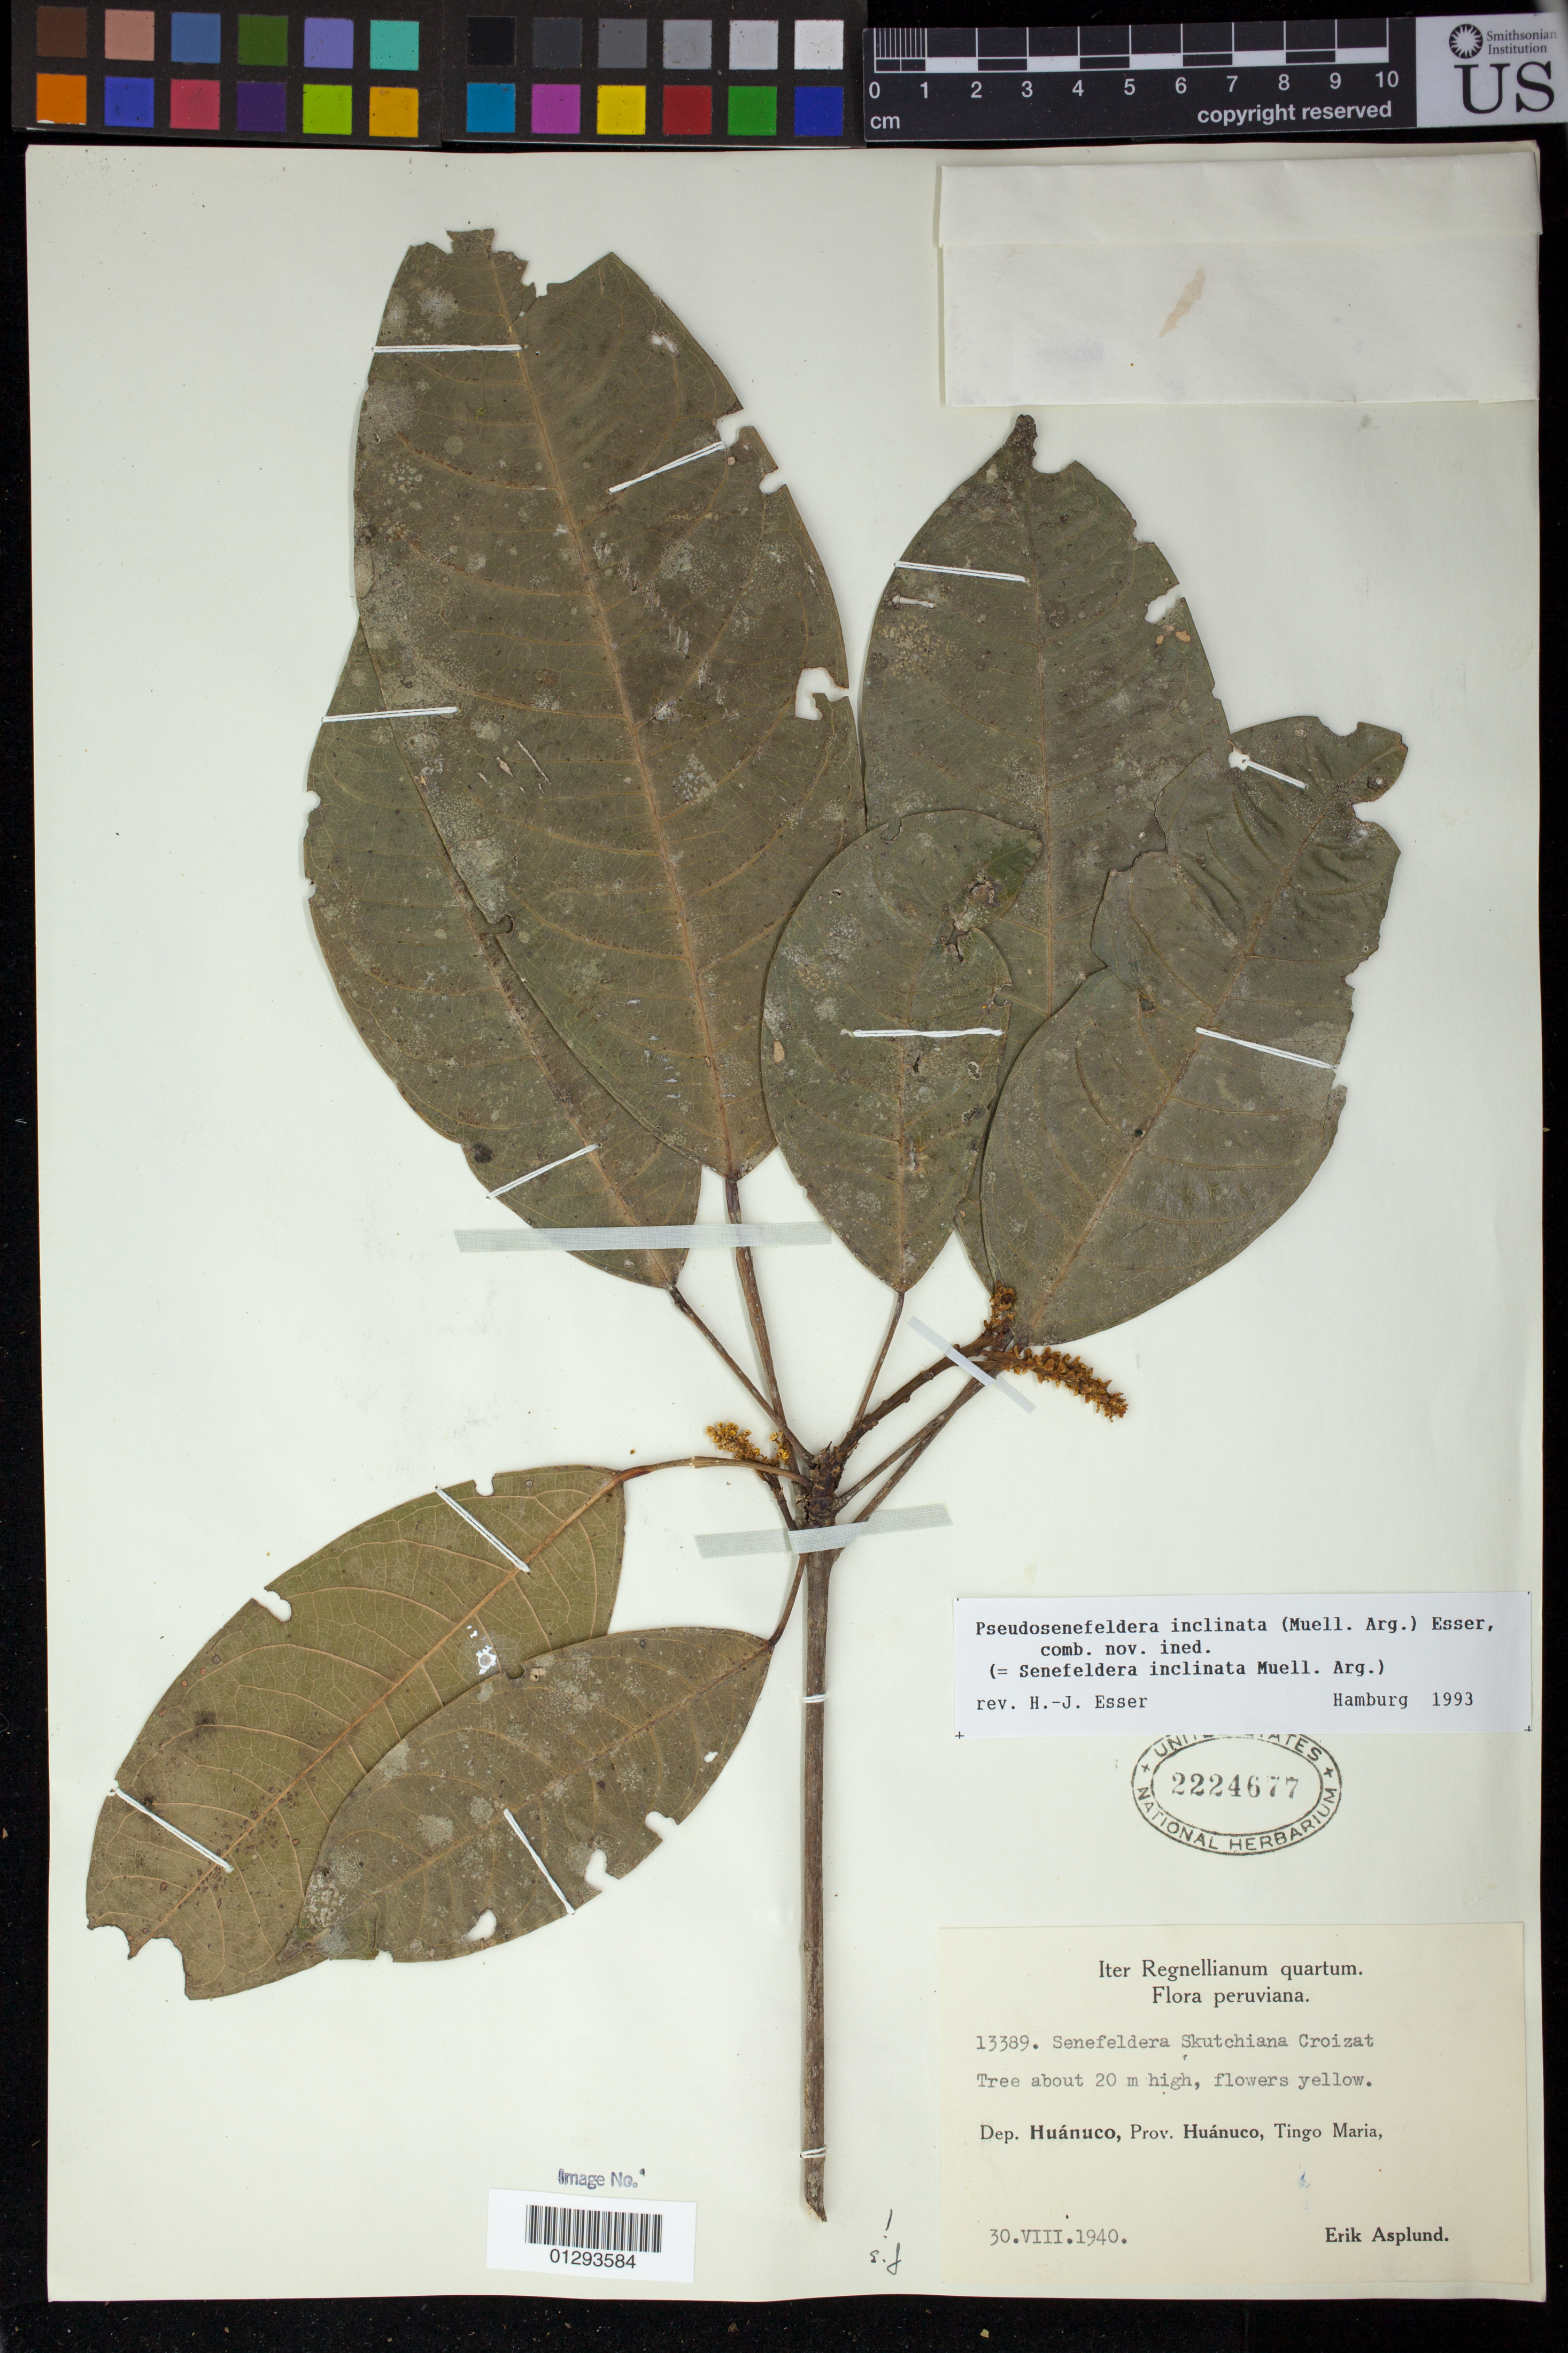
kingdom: Plantae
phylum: Tracheophyta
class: Magnoliopsida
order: Malpighiales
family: Euphorbiaceae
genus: Pseudosenefeldera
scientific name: Pseudosenefeldera inclinata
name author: (Müll. Arg.) Esser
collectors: E. Asplund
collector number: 13389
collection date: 1940-08-30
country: Peru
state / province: Huánuco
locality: Tingo Maria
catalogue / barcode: US 2224677